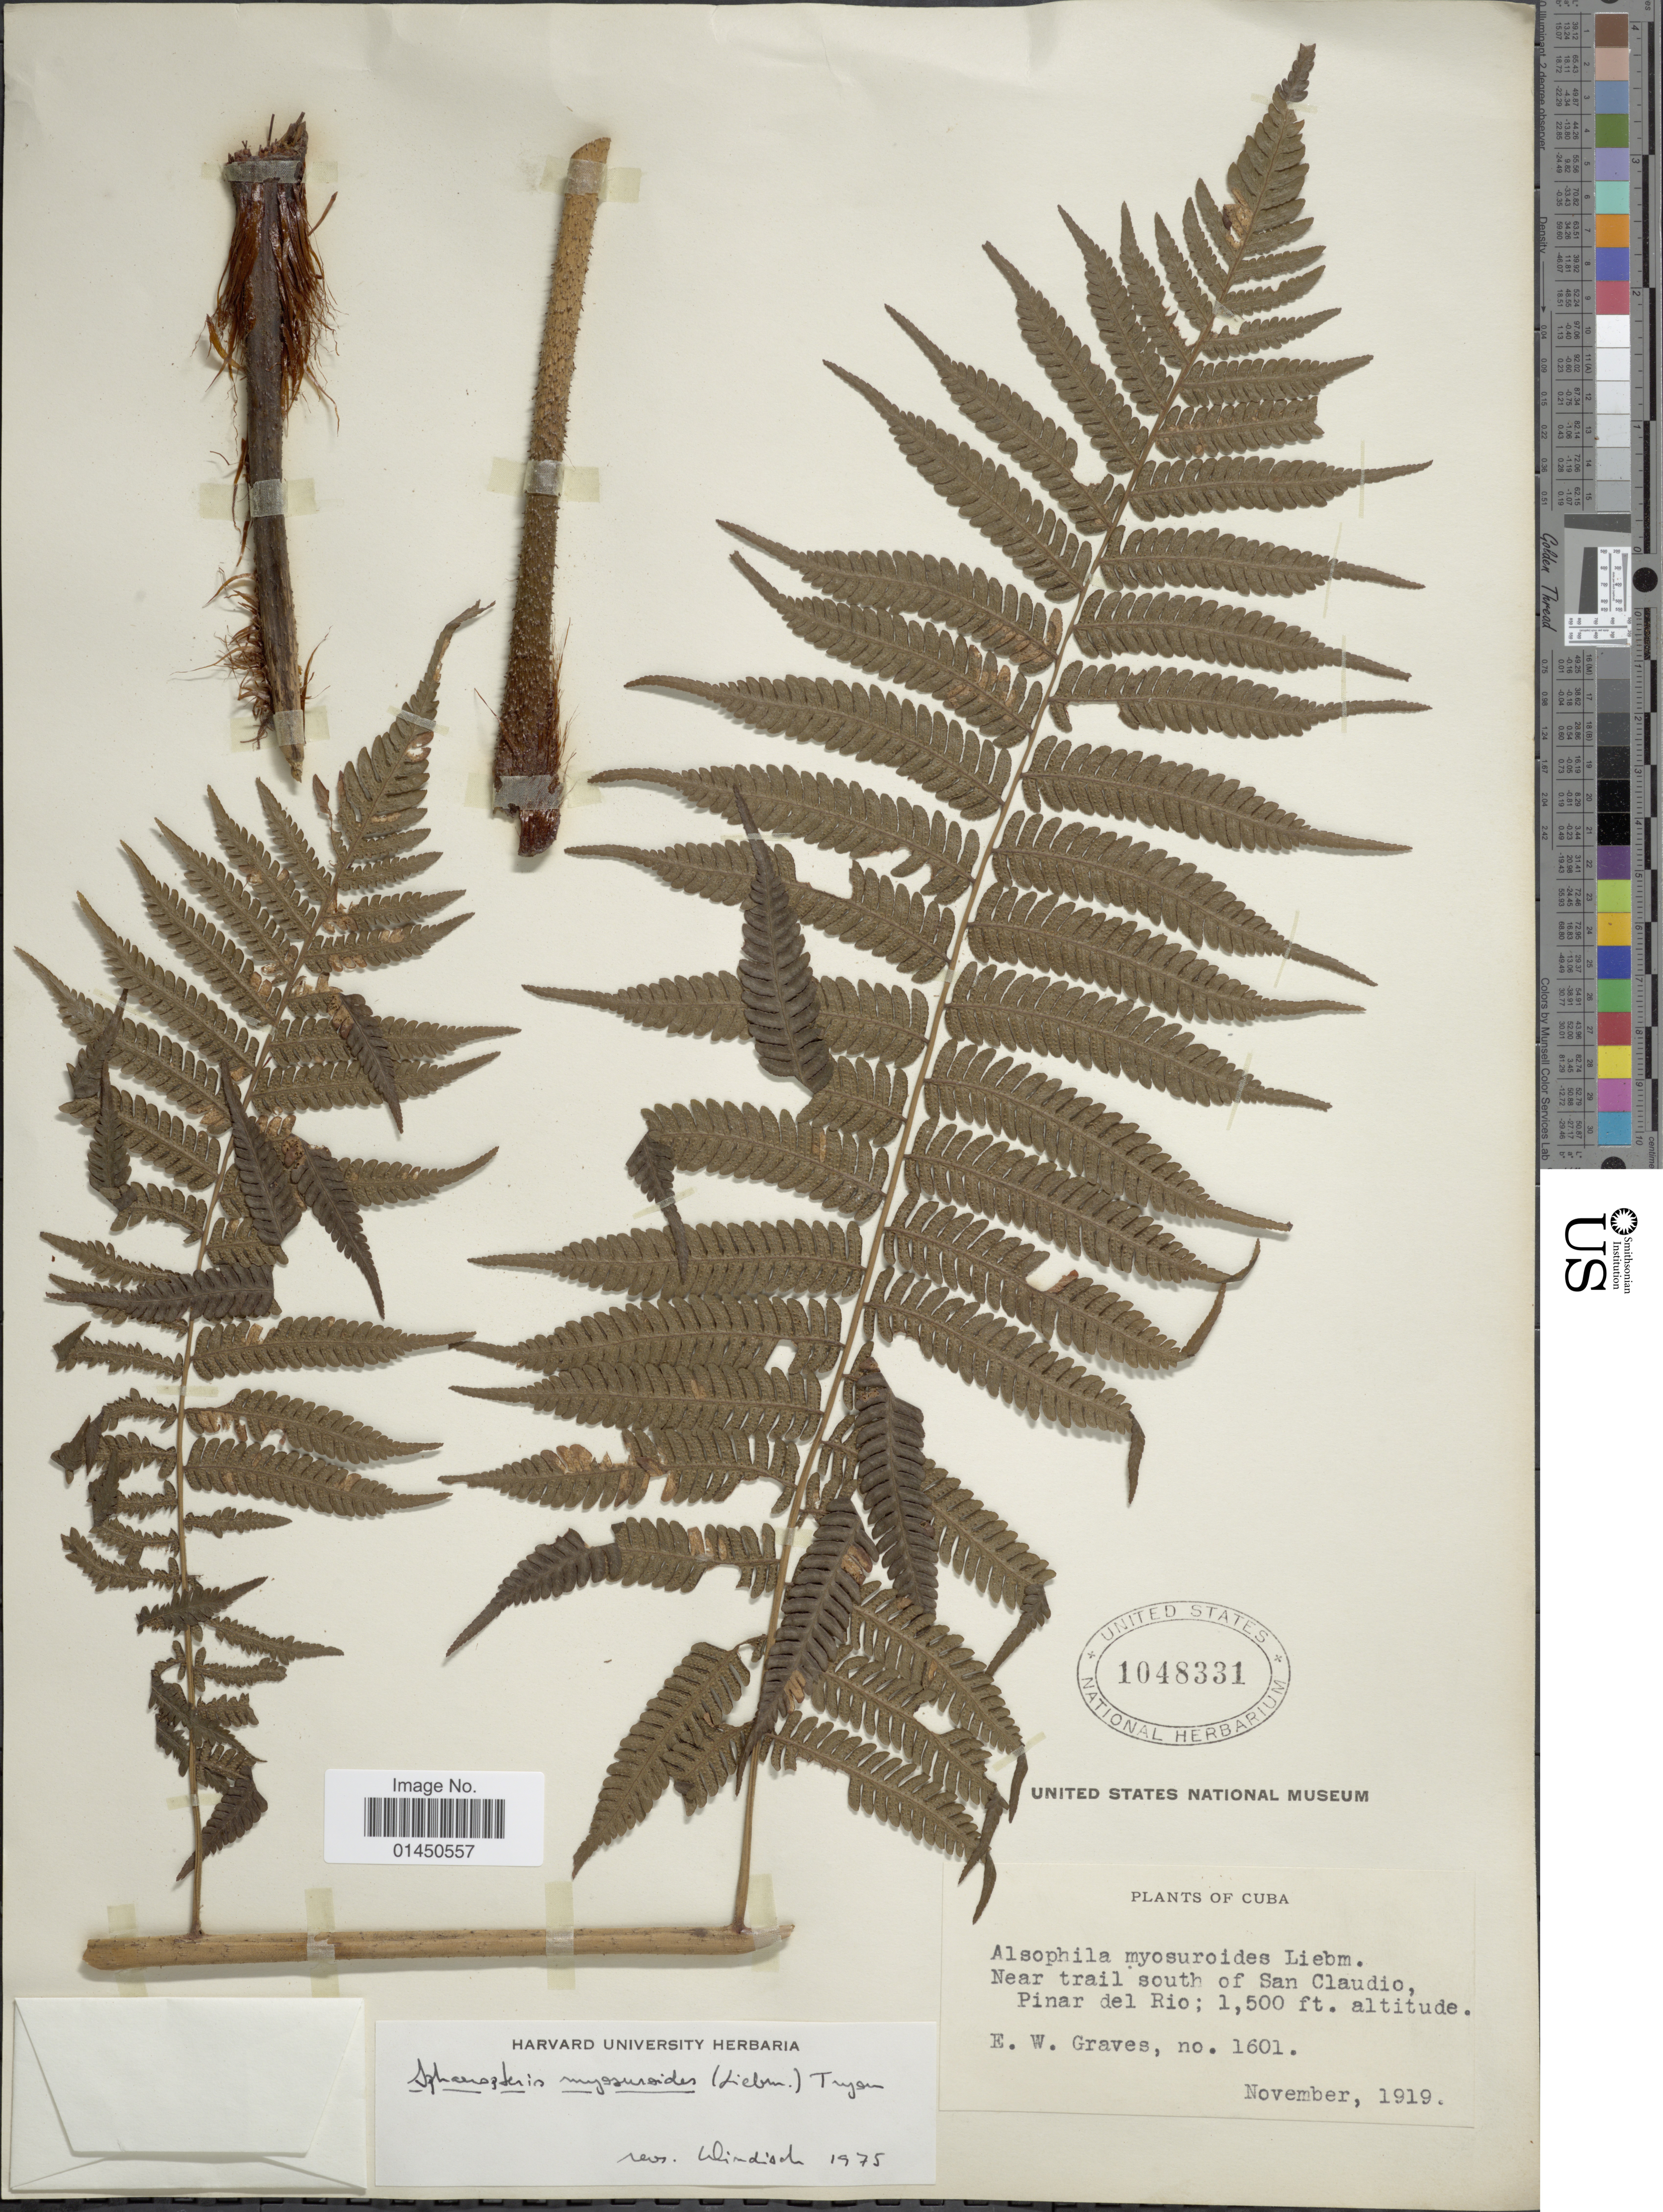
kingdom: Plantae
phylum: Tracheophyta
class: Polypodiopsida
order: Cyatheales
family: Cyatheaceae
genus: Cyathea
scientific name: Cyathea myosuriodes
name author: (Liebm.) Domin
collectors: E. Graves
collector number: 1601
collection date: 1919-11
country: Cuba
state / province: Pinar del Río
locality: Near trail south of San Claudio.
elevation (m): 457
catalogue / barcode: US 1048331